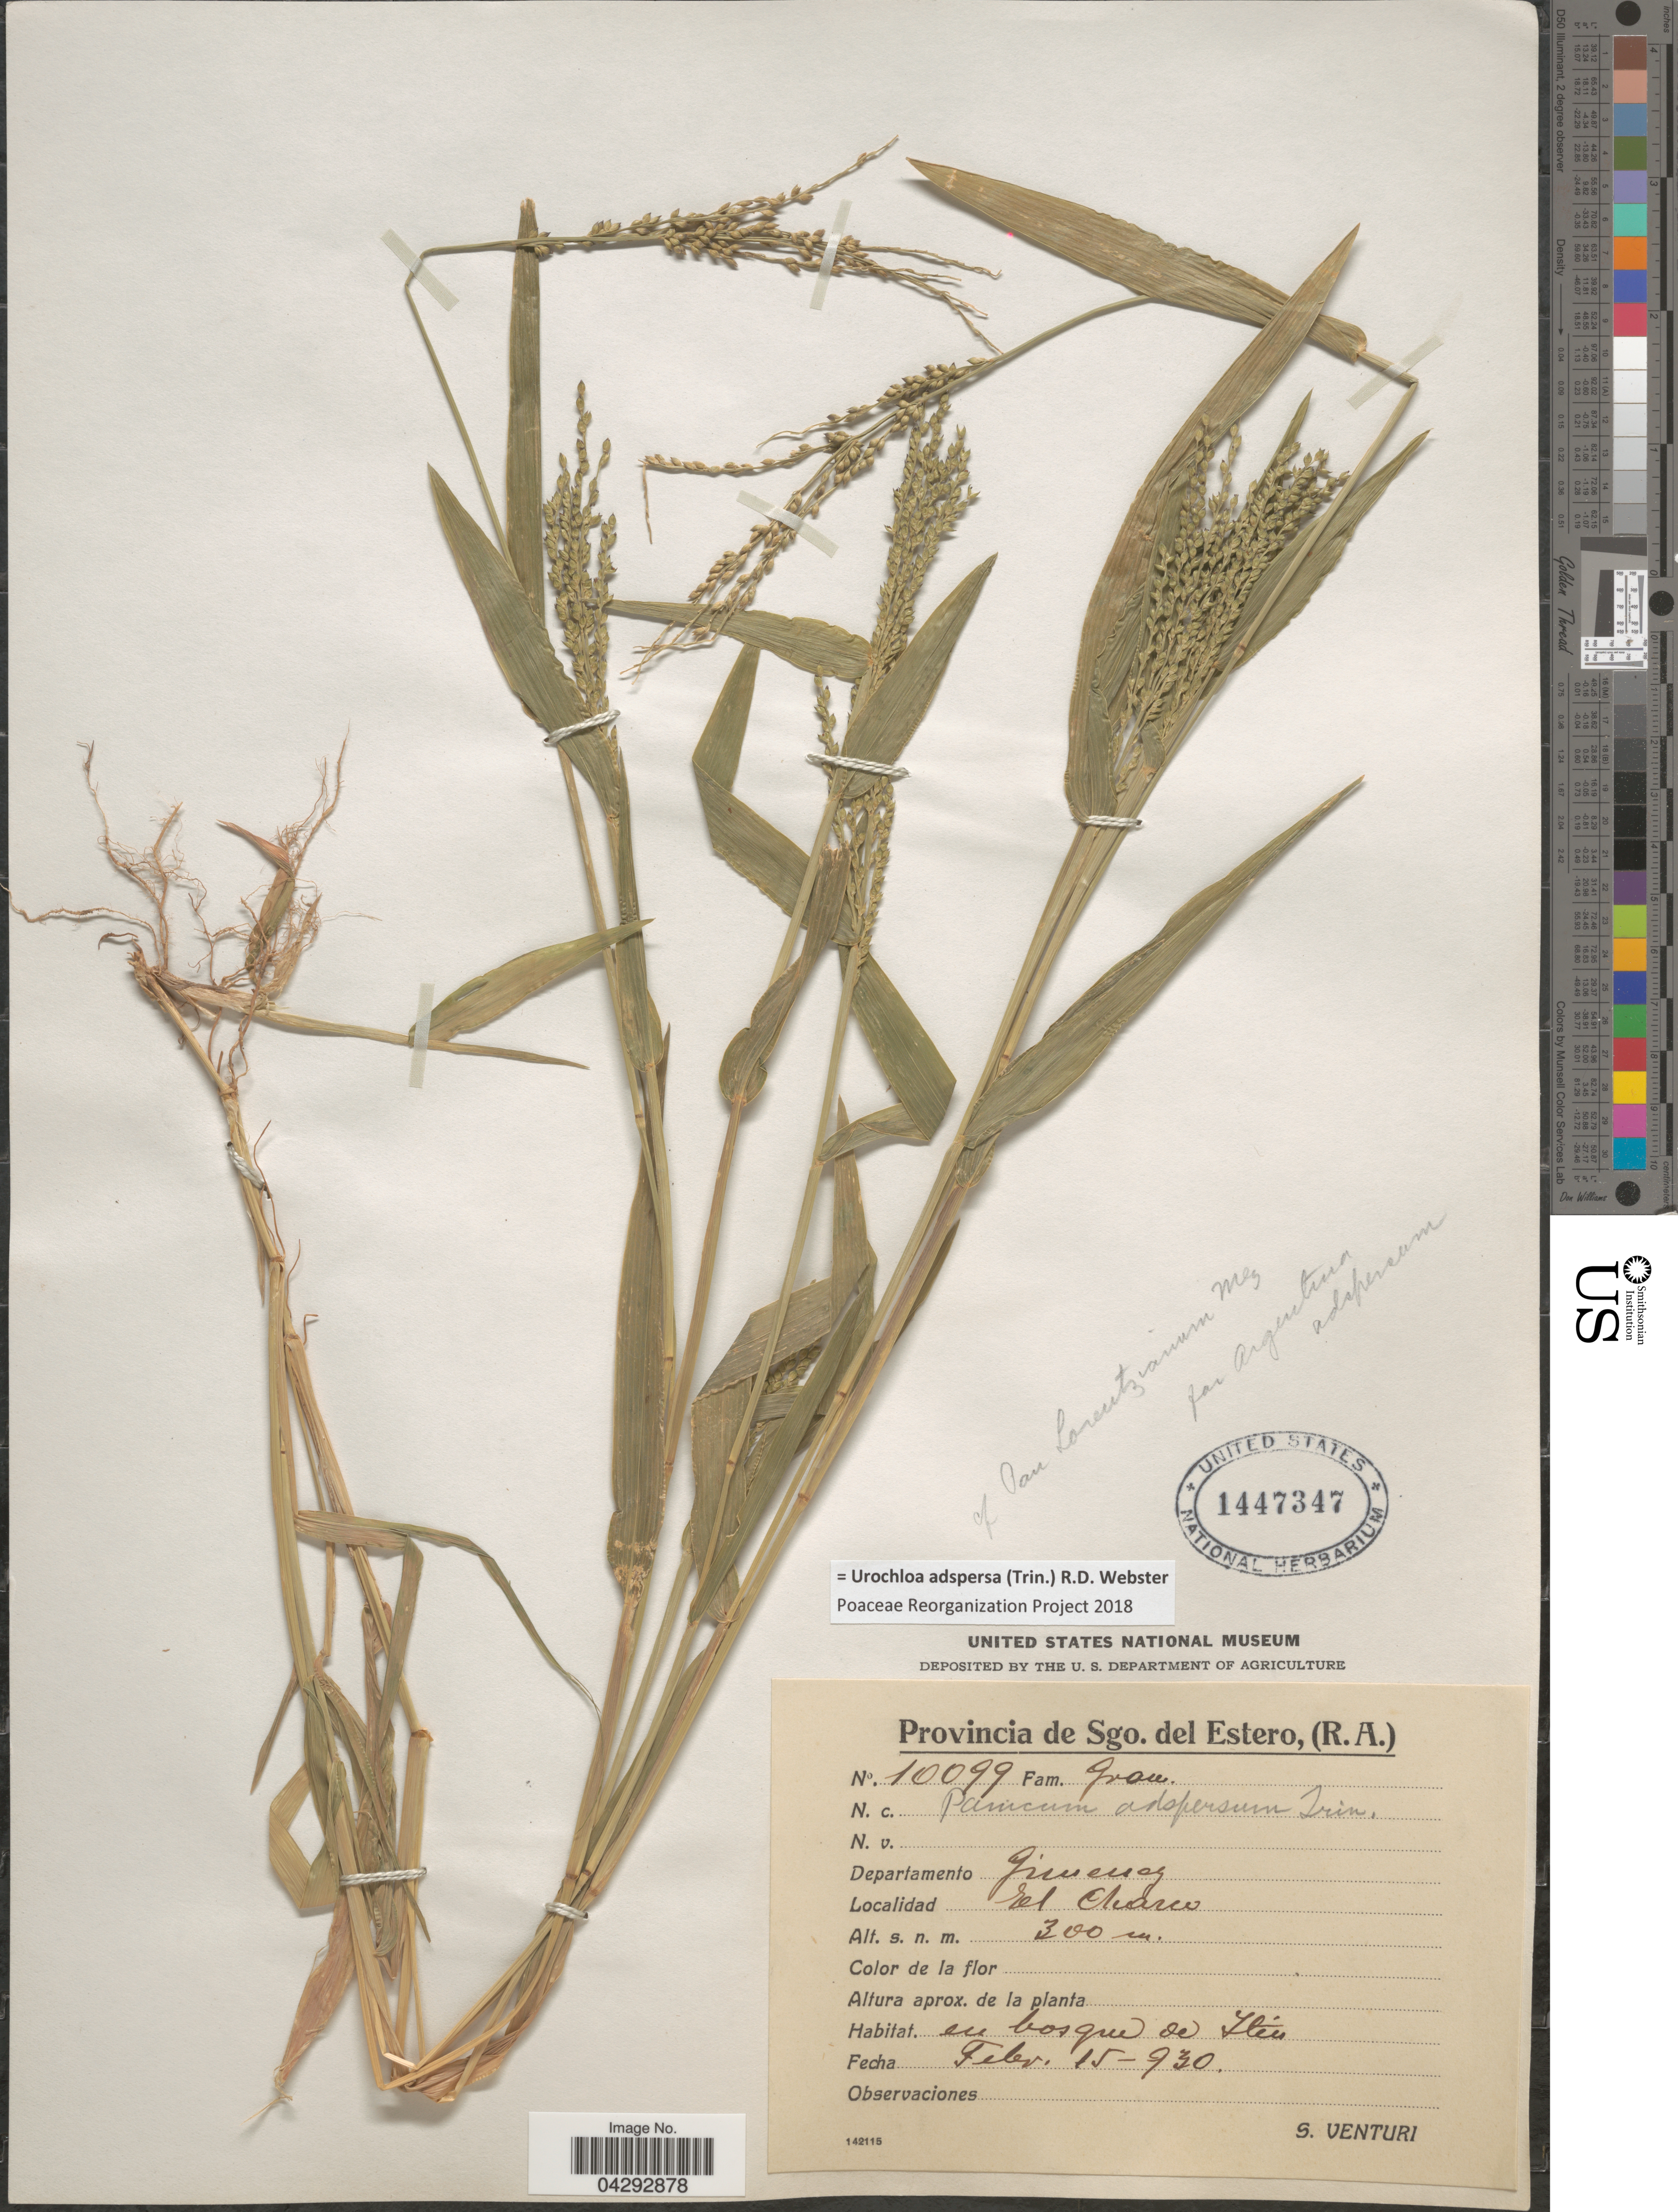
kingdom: Plantae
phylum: Tracheophyta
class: Liliopsida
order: Poales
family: Poaceae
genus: Urochloa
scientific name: Urochloa adspersa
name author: (Trin.) R.D. Webster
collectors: S. Venturi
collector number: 10099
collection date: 1930-02-15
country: Argentina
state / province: Santiago del Estero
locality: Provincia de Sgo. del Estero. Departamento Jimenez. El Charco.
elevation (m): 300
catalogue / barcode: US 1447347